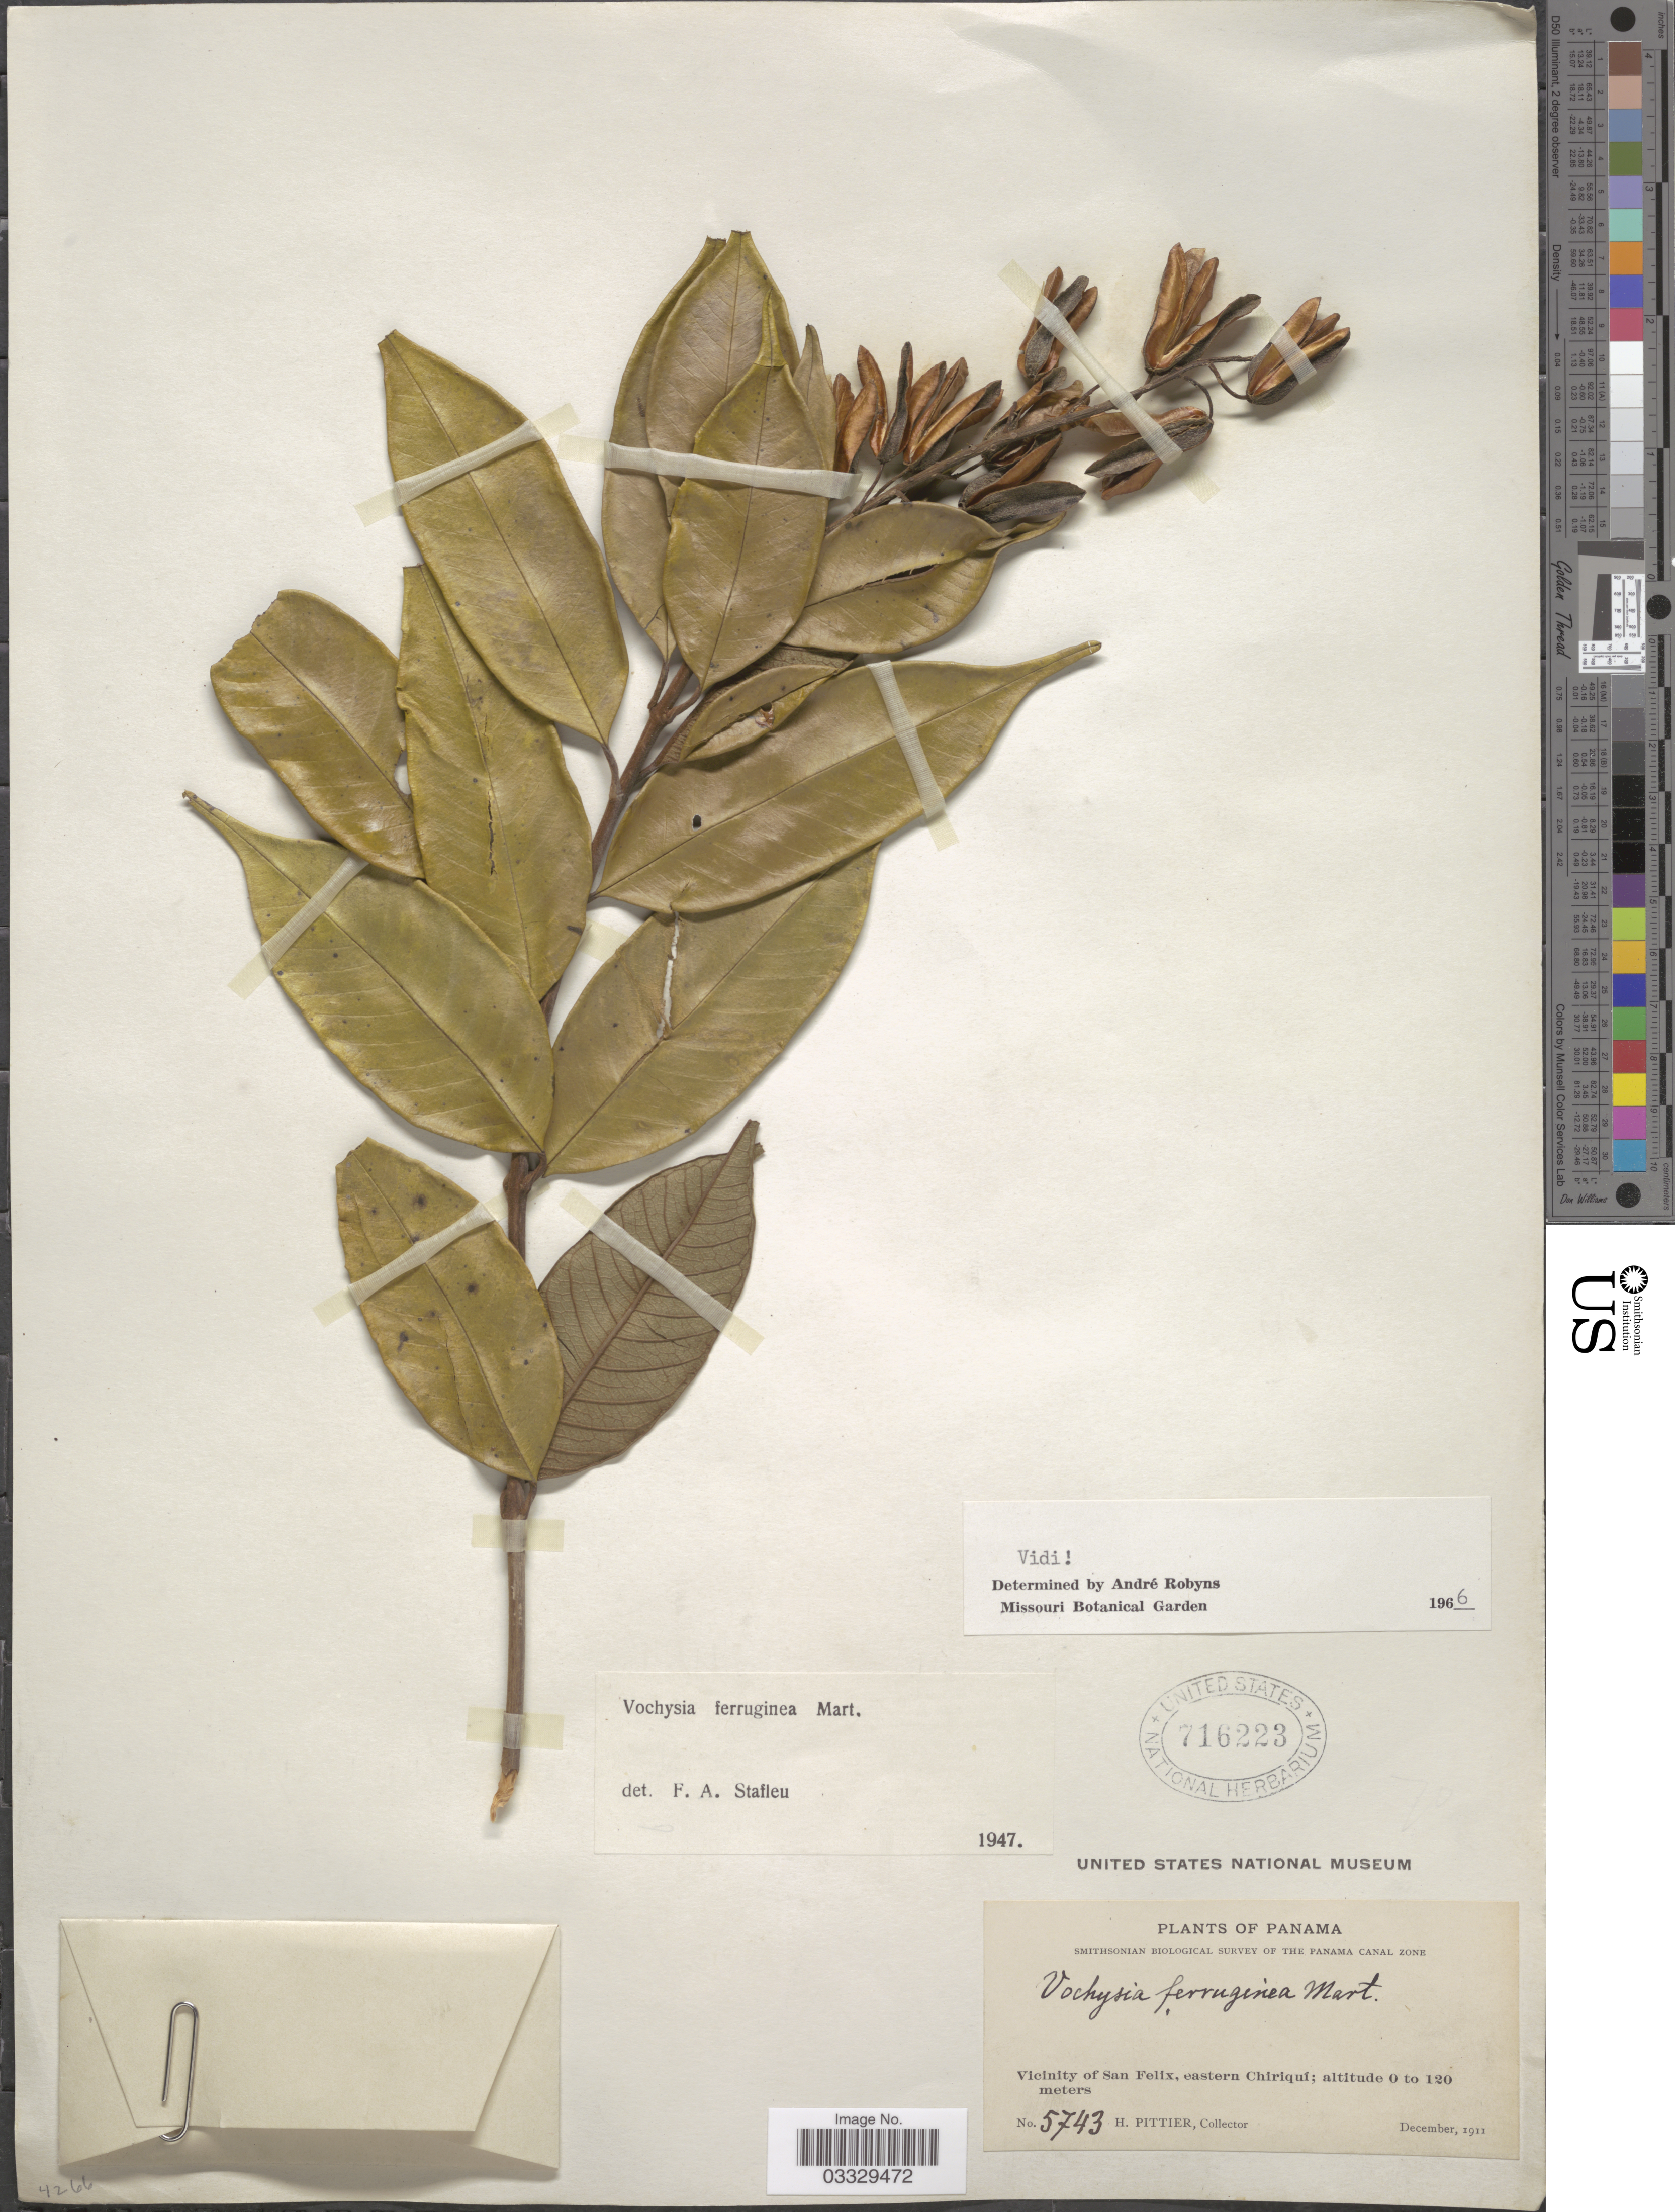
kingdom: Plantae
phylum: Tracheophyta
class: Magnoliopsida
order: Myrtales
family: Vochysiaceae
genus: Vochysia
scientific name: Vochysia ferruginea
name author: Mart.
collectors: H. F. Pittier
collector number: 5743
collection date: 1911-12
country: Panama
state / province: Chiriqui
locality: Vicinity of San Felix, eastern Chiriquí.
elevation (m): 0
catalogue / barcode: US 716223